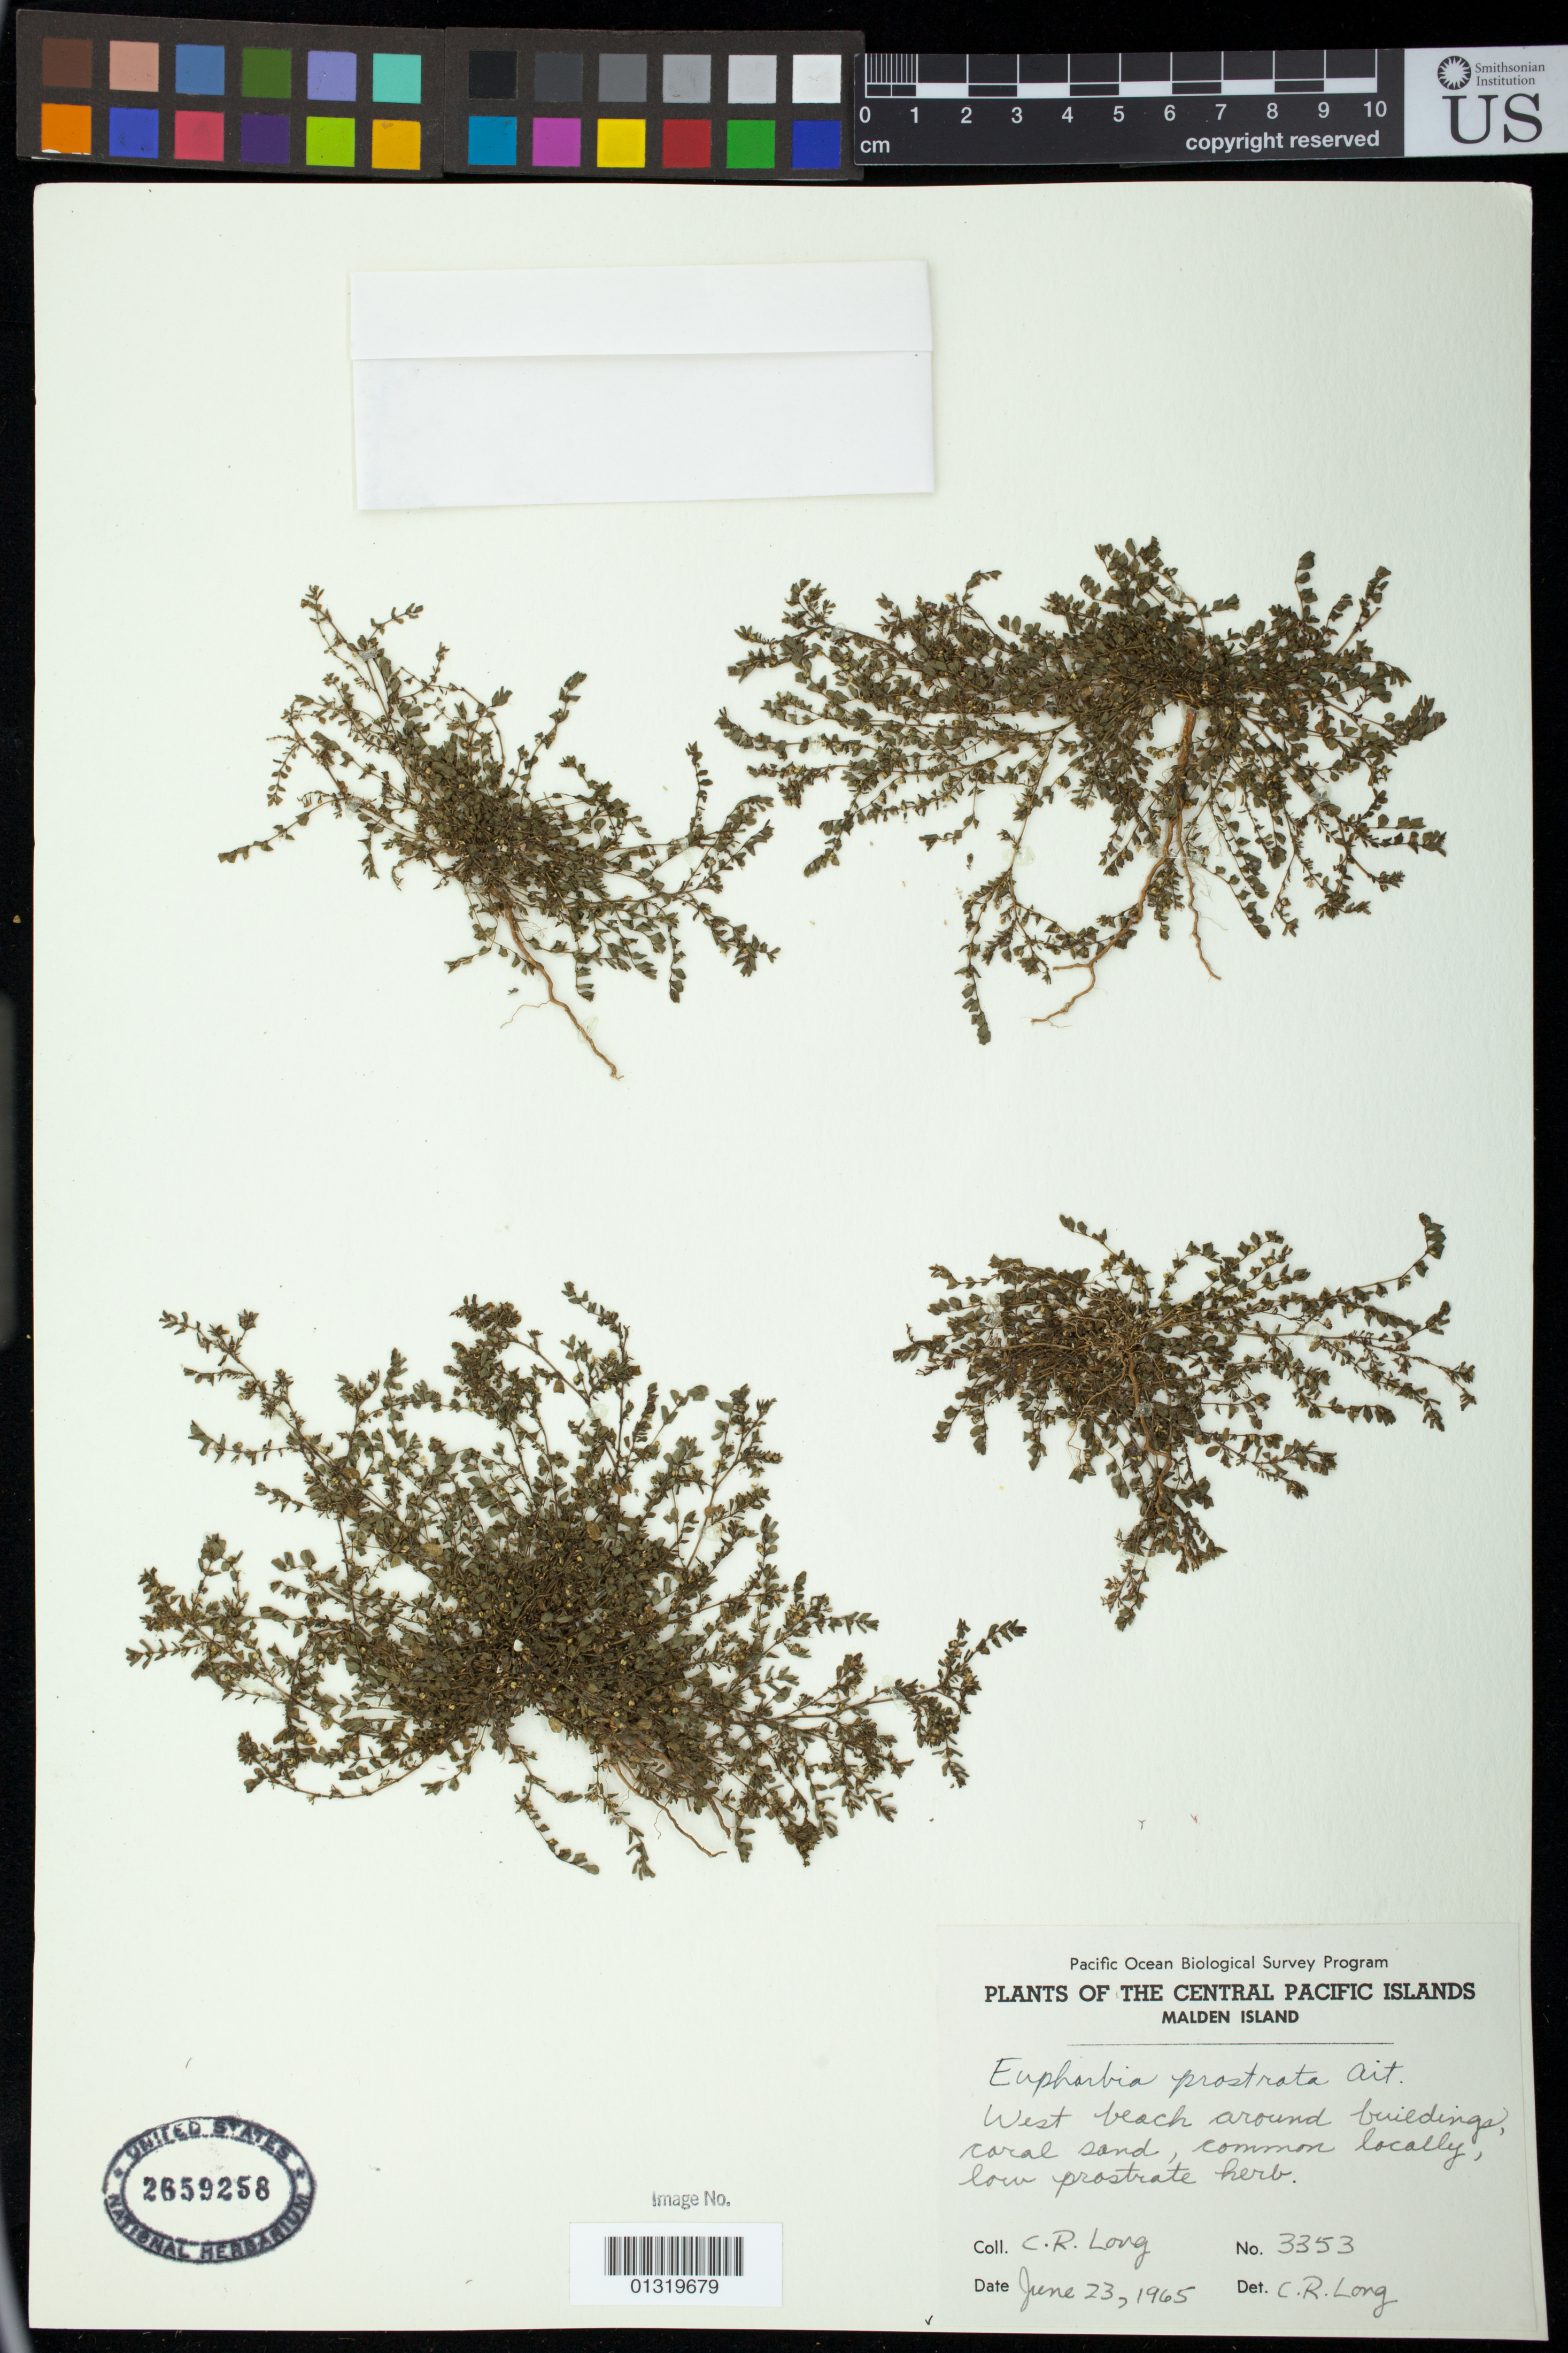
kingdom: Plantae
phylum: Tracheophyta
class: Magnoliopsida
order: Malpighiales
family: Euphorbiaceae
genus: Euphorbia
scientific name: Euphorbia prostrata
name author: Aiton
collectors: C. R. Long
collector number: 3353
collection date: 1965-06-23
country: Kiribati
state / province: Line Islands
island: Malden Island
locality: Malden Island; West beach around buildings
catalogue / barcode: US 2659258